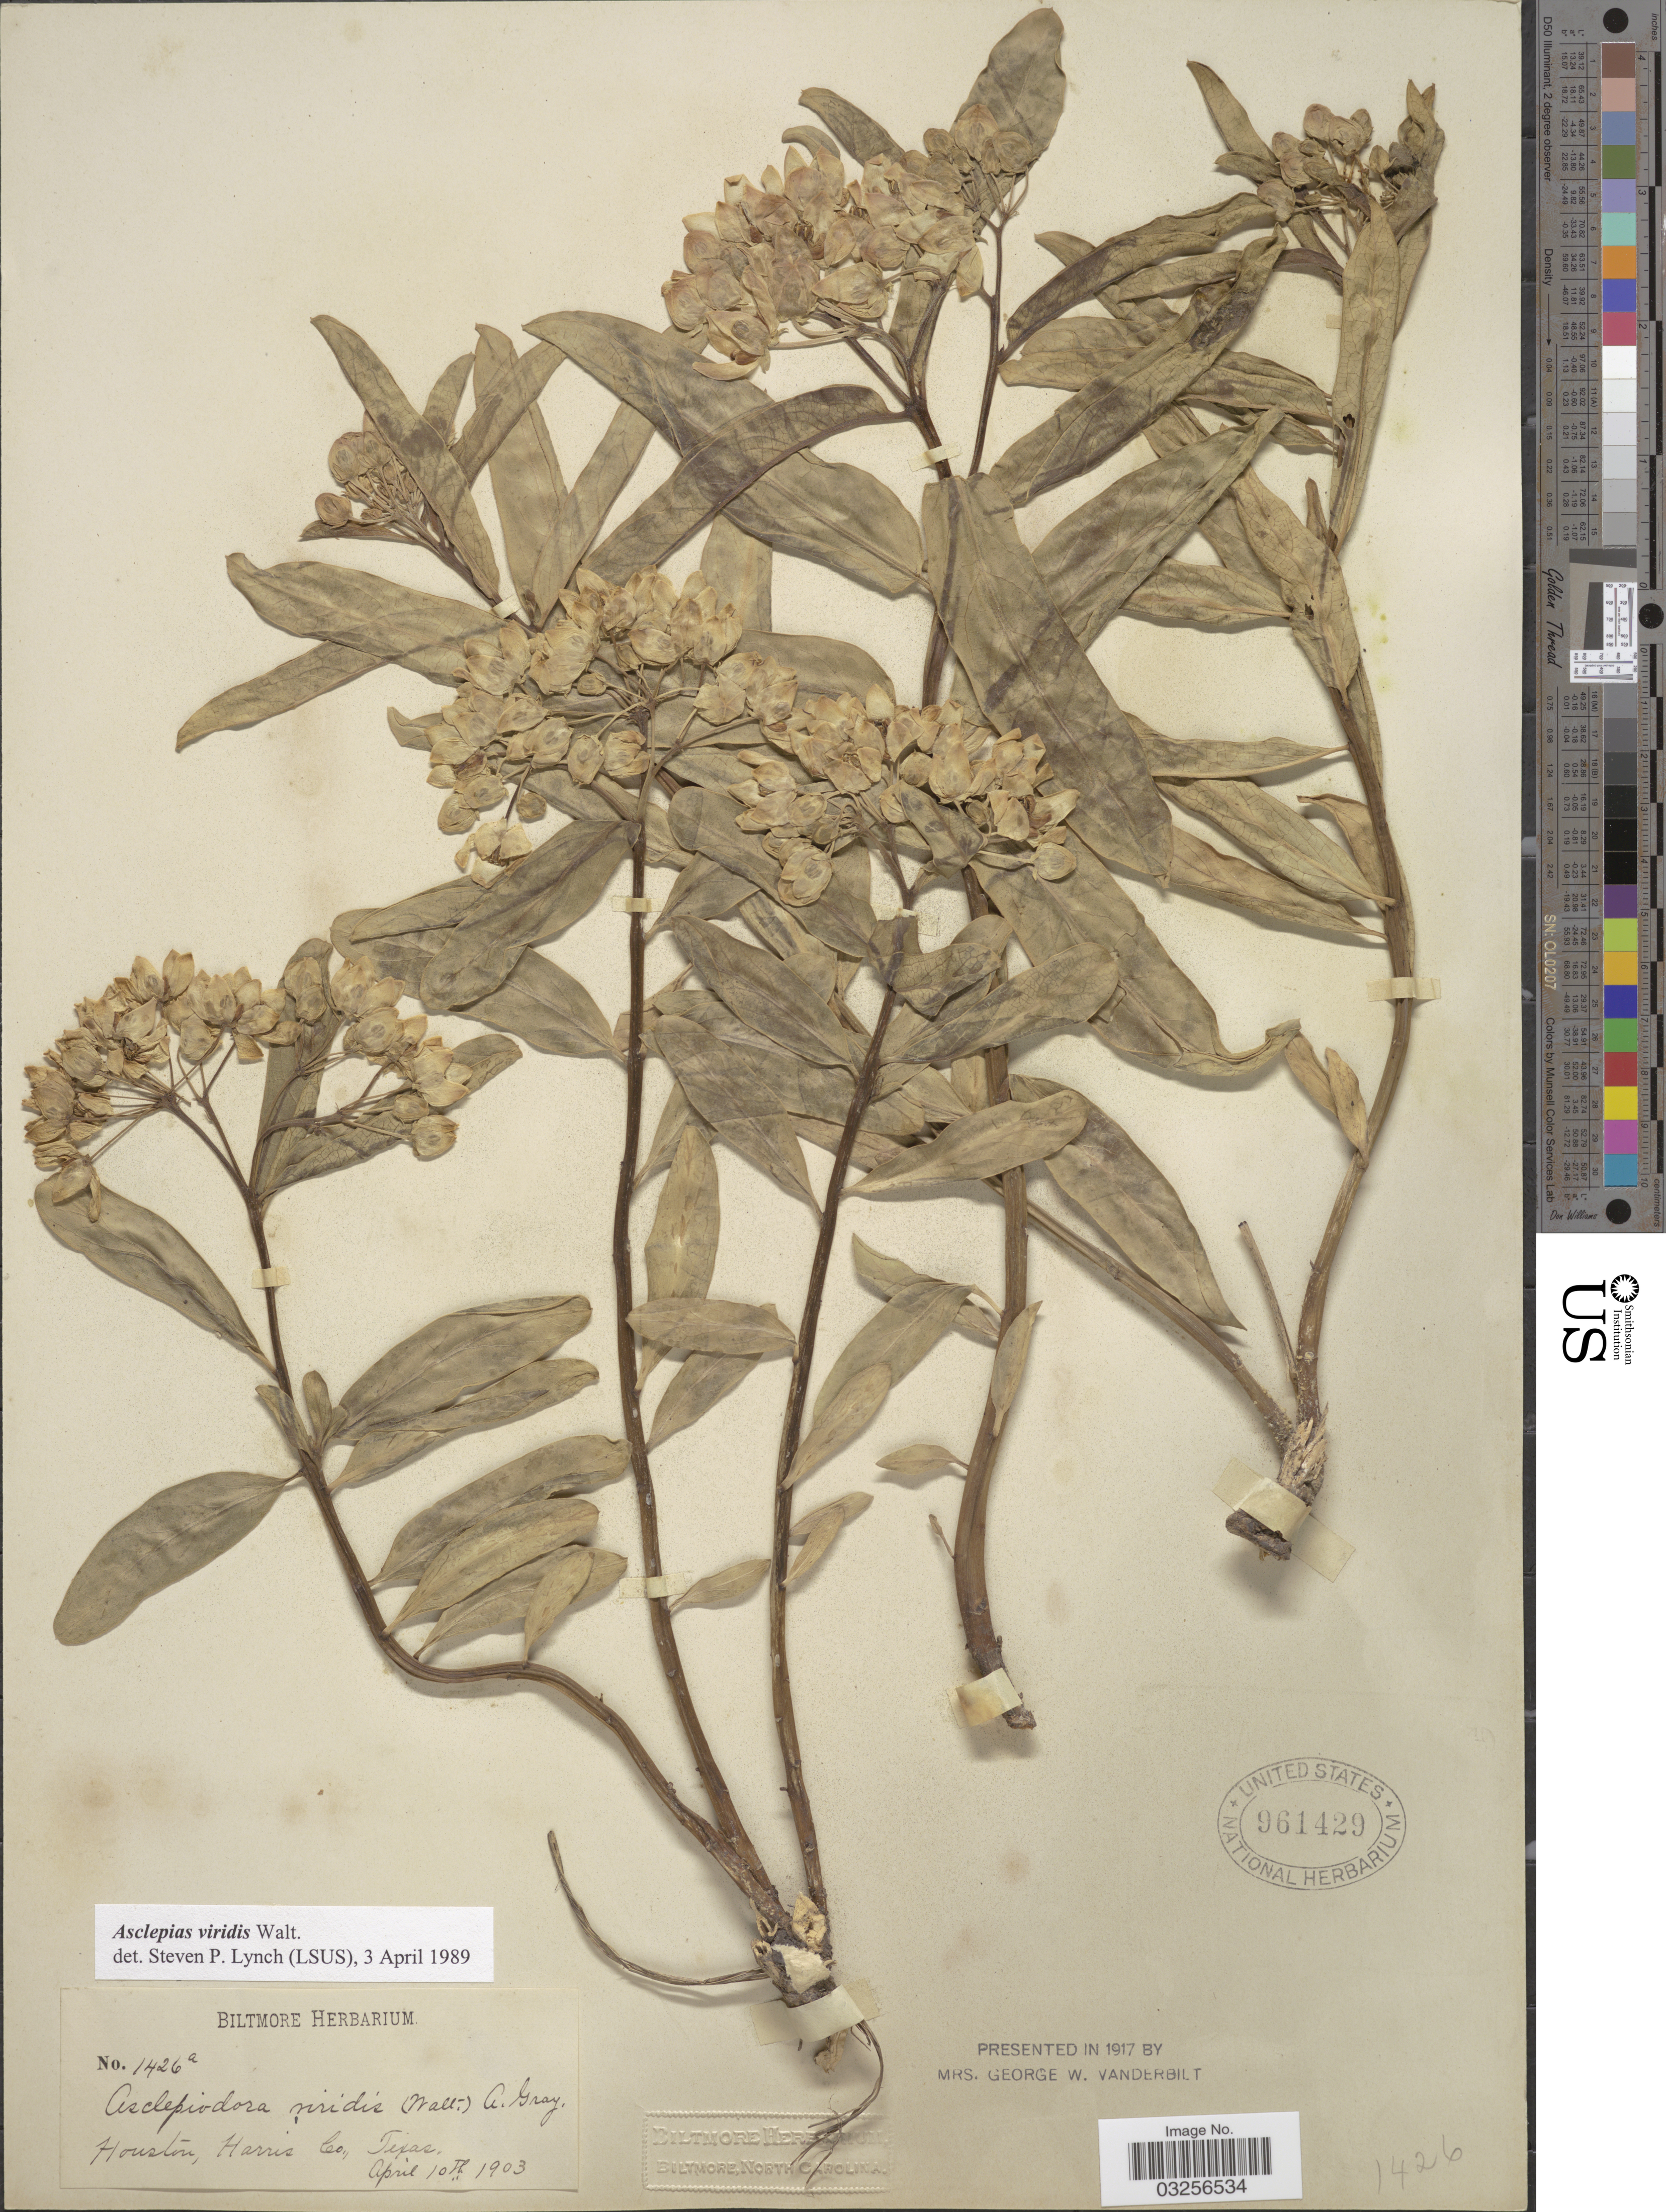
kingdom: Plantae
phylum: Tracheophyta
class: Magnoliopsida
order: Gentianales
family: Apocynaceae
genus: Asclepias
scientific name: Asclepias viridis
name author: Walter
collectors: ex herb. Biltmore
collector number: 1426a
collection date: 1903-04-10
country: United States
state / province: Texas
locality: Houston, Harris Co.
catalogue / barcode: US 961429